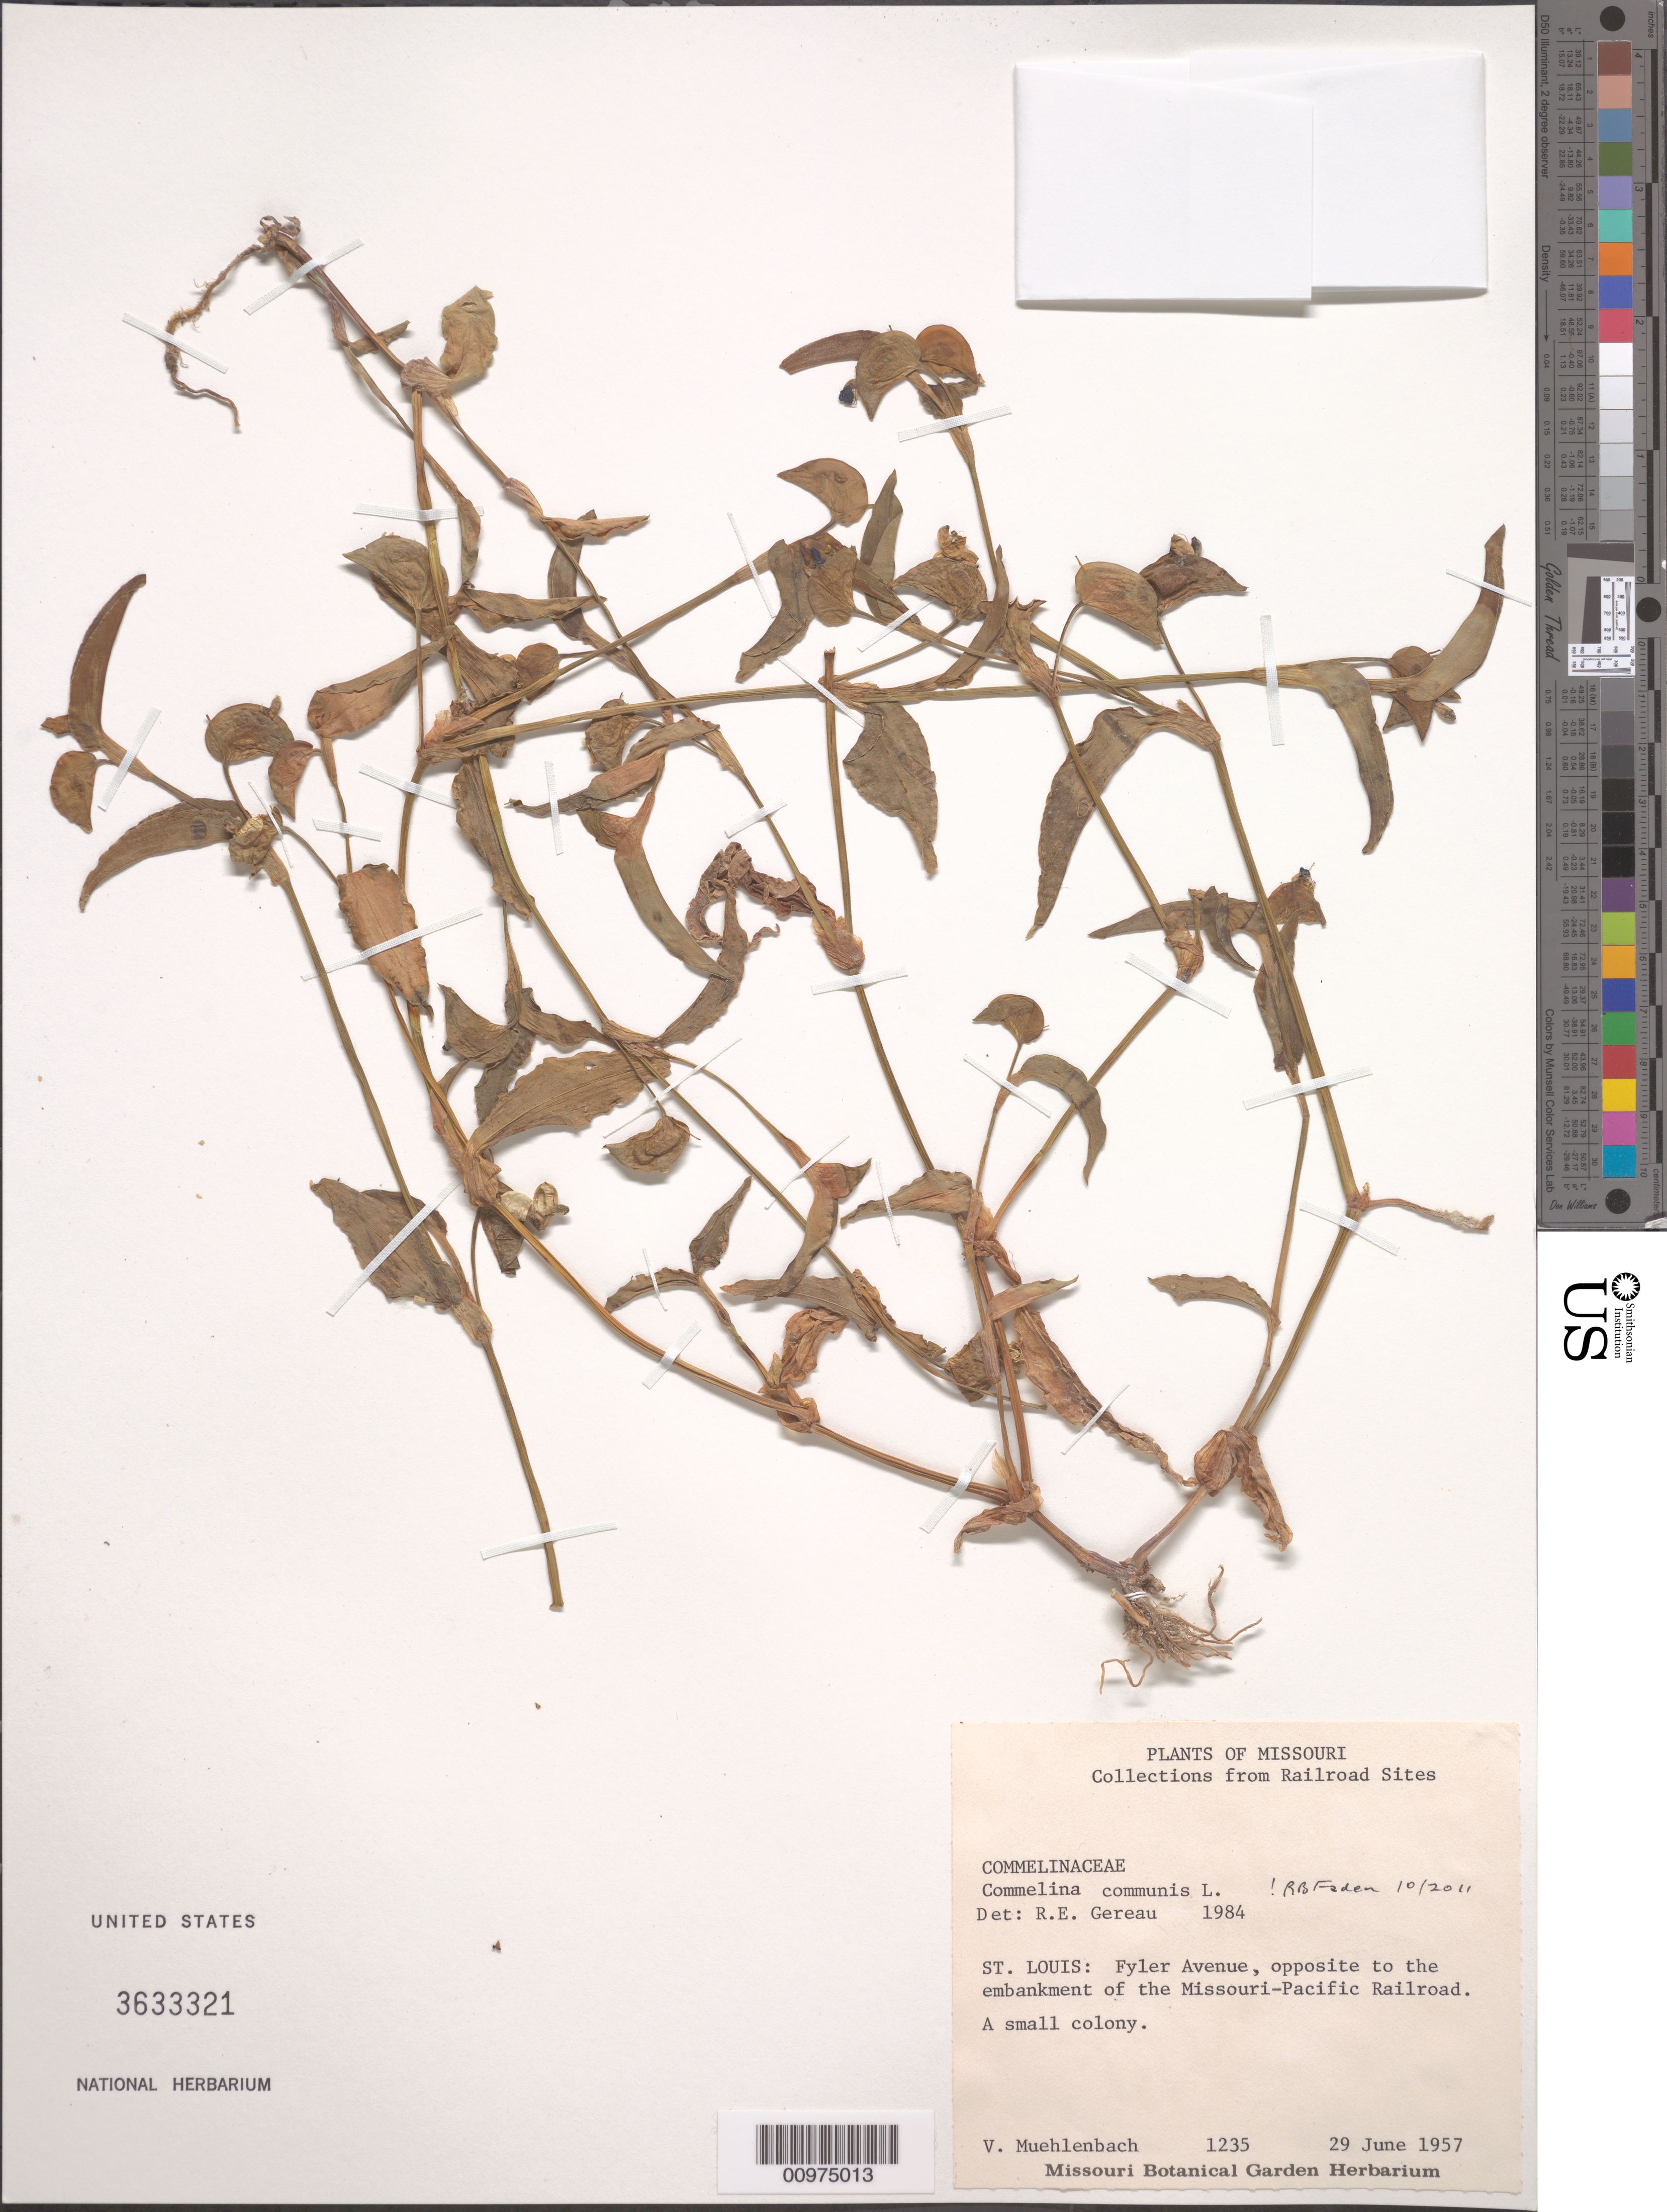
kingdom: Plantae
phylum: Tracheophyta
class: Liliopsida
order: Commelinales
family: Commelinaceae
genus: Commelina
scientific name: Commelina communis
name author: L.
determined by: Faden, Robert B., (US), Smithsonian Institution - National Museum of Natural History (UNITED STATES)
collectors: V. Muehlenbach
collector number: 1235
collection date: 1957-06-29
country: United States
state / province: Missouri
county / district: Saint Louis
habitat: Fyler Avenue, opposite to the embankment of the Missouri-Pacific Railroad.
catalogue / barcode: US 3633321